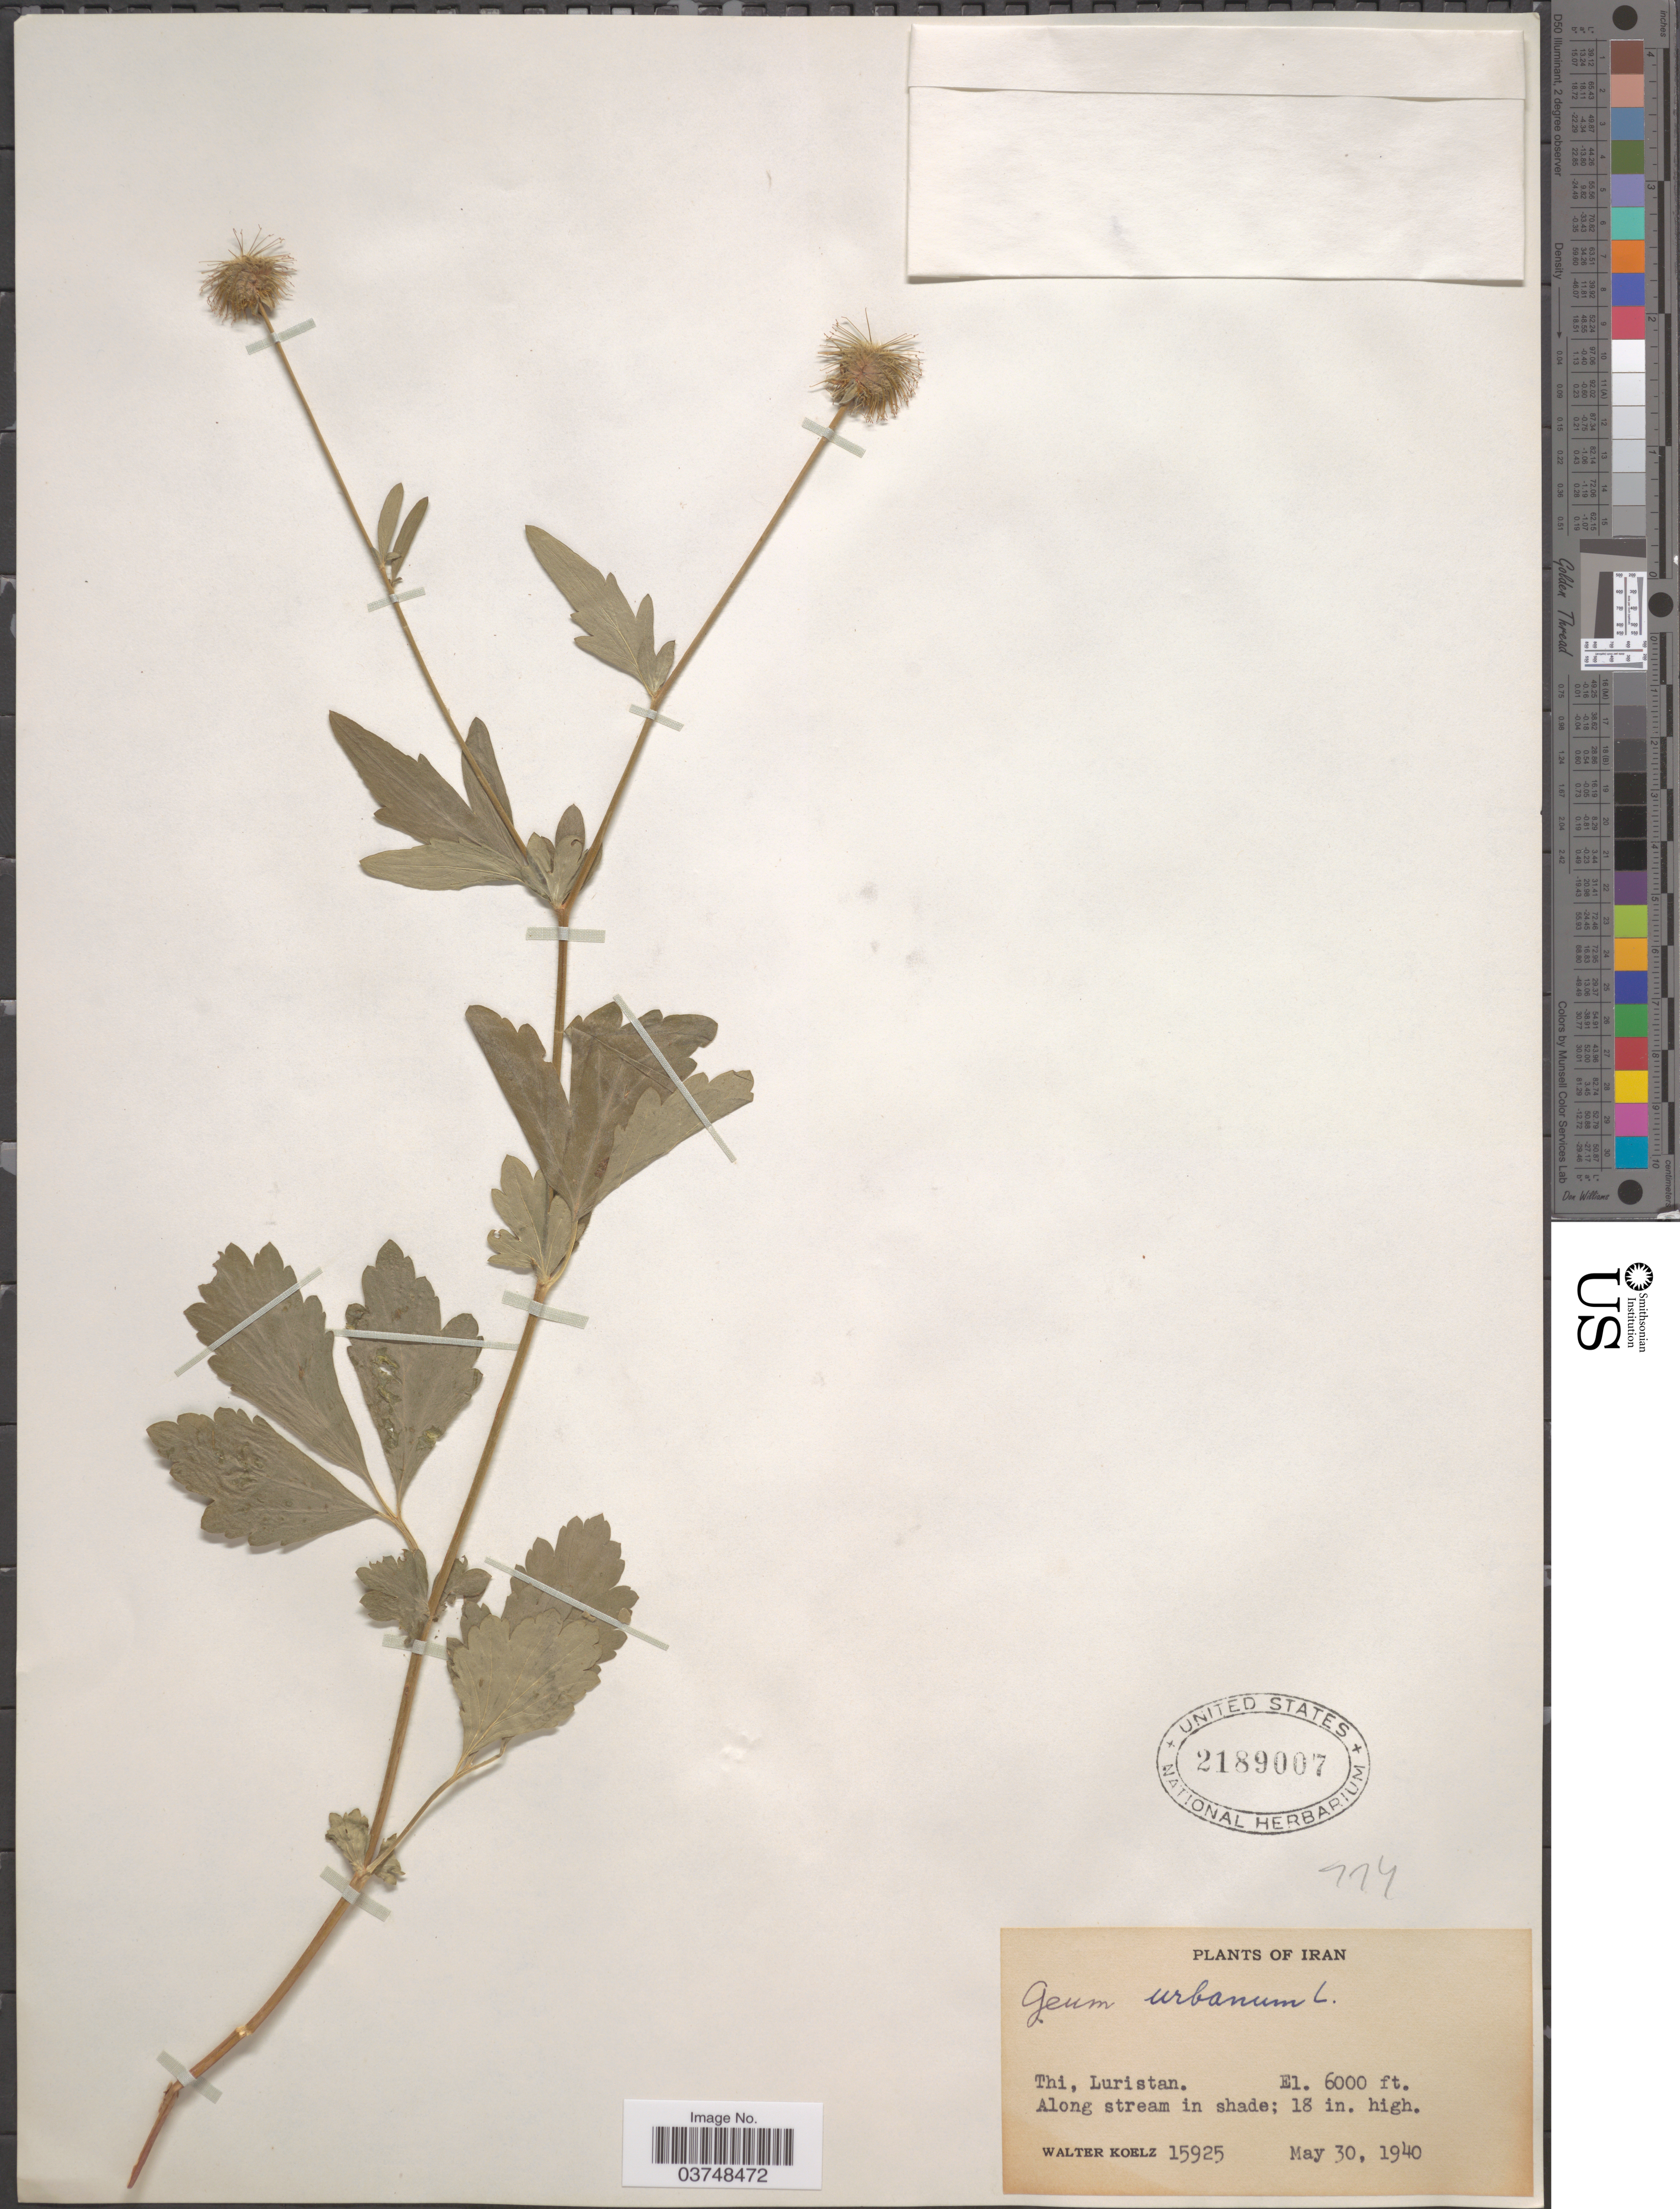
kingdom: Plantae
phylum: Tracheophyta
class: Magnoliopsida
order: Rosales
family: Rosaceae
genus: Geum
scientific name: Geum urbanum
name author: L.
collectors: W. N. Koelz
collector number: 15925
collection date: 1940-05-30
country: Iran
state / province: Lorestan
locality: Thi, Luristan.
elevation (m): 1829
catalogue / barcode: US 2189007